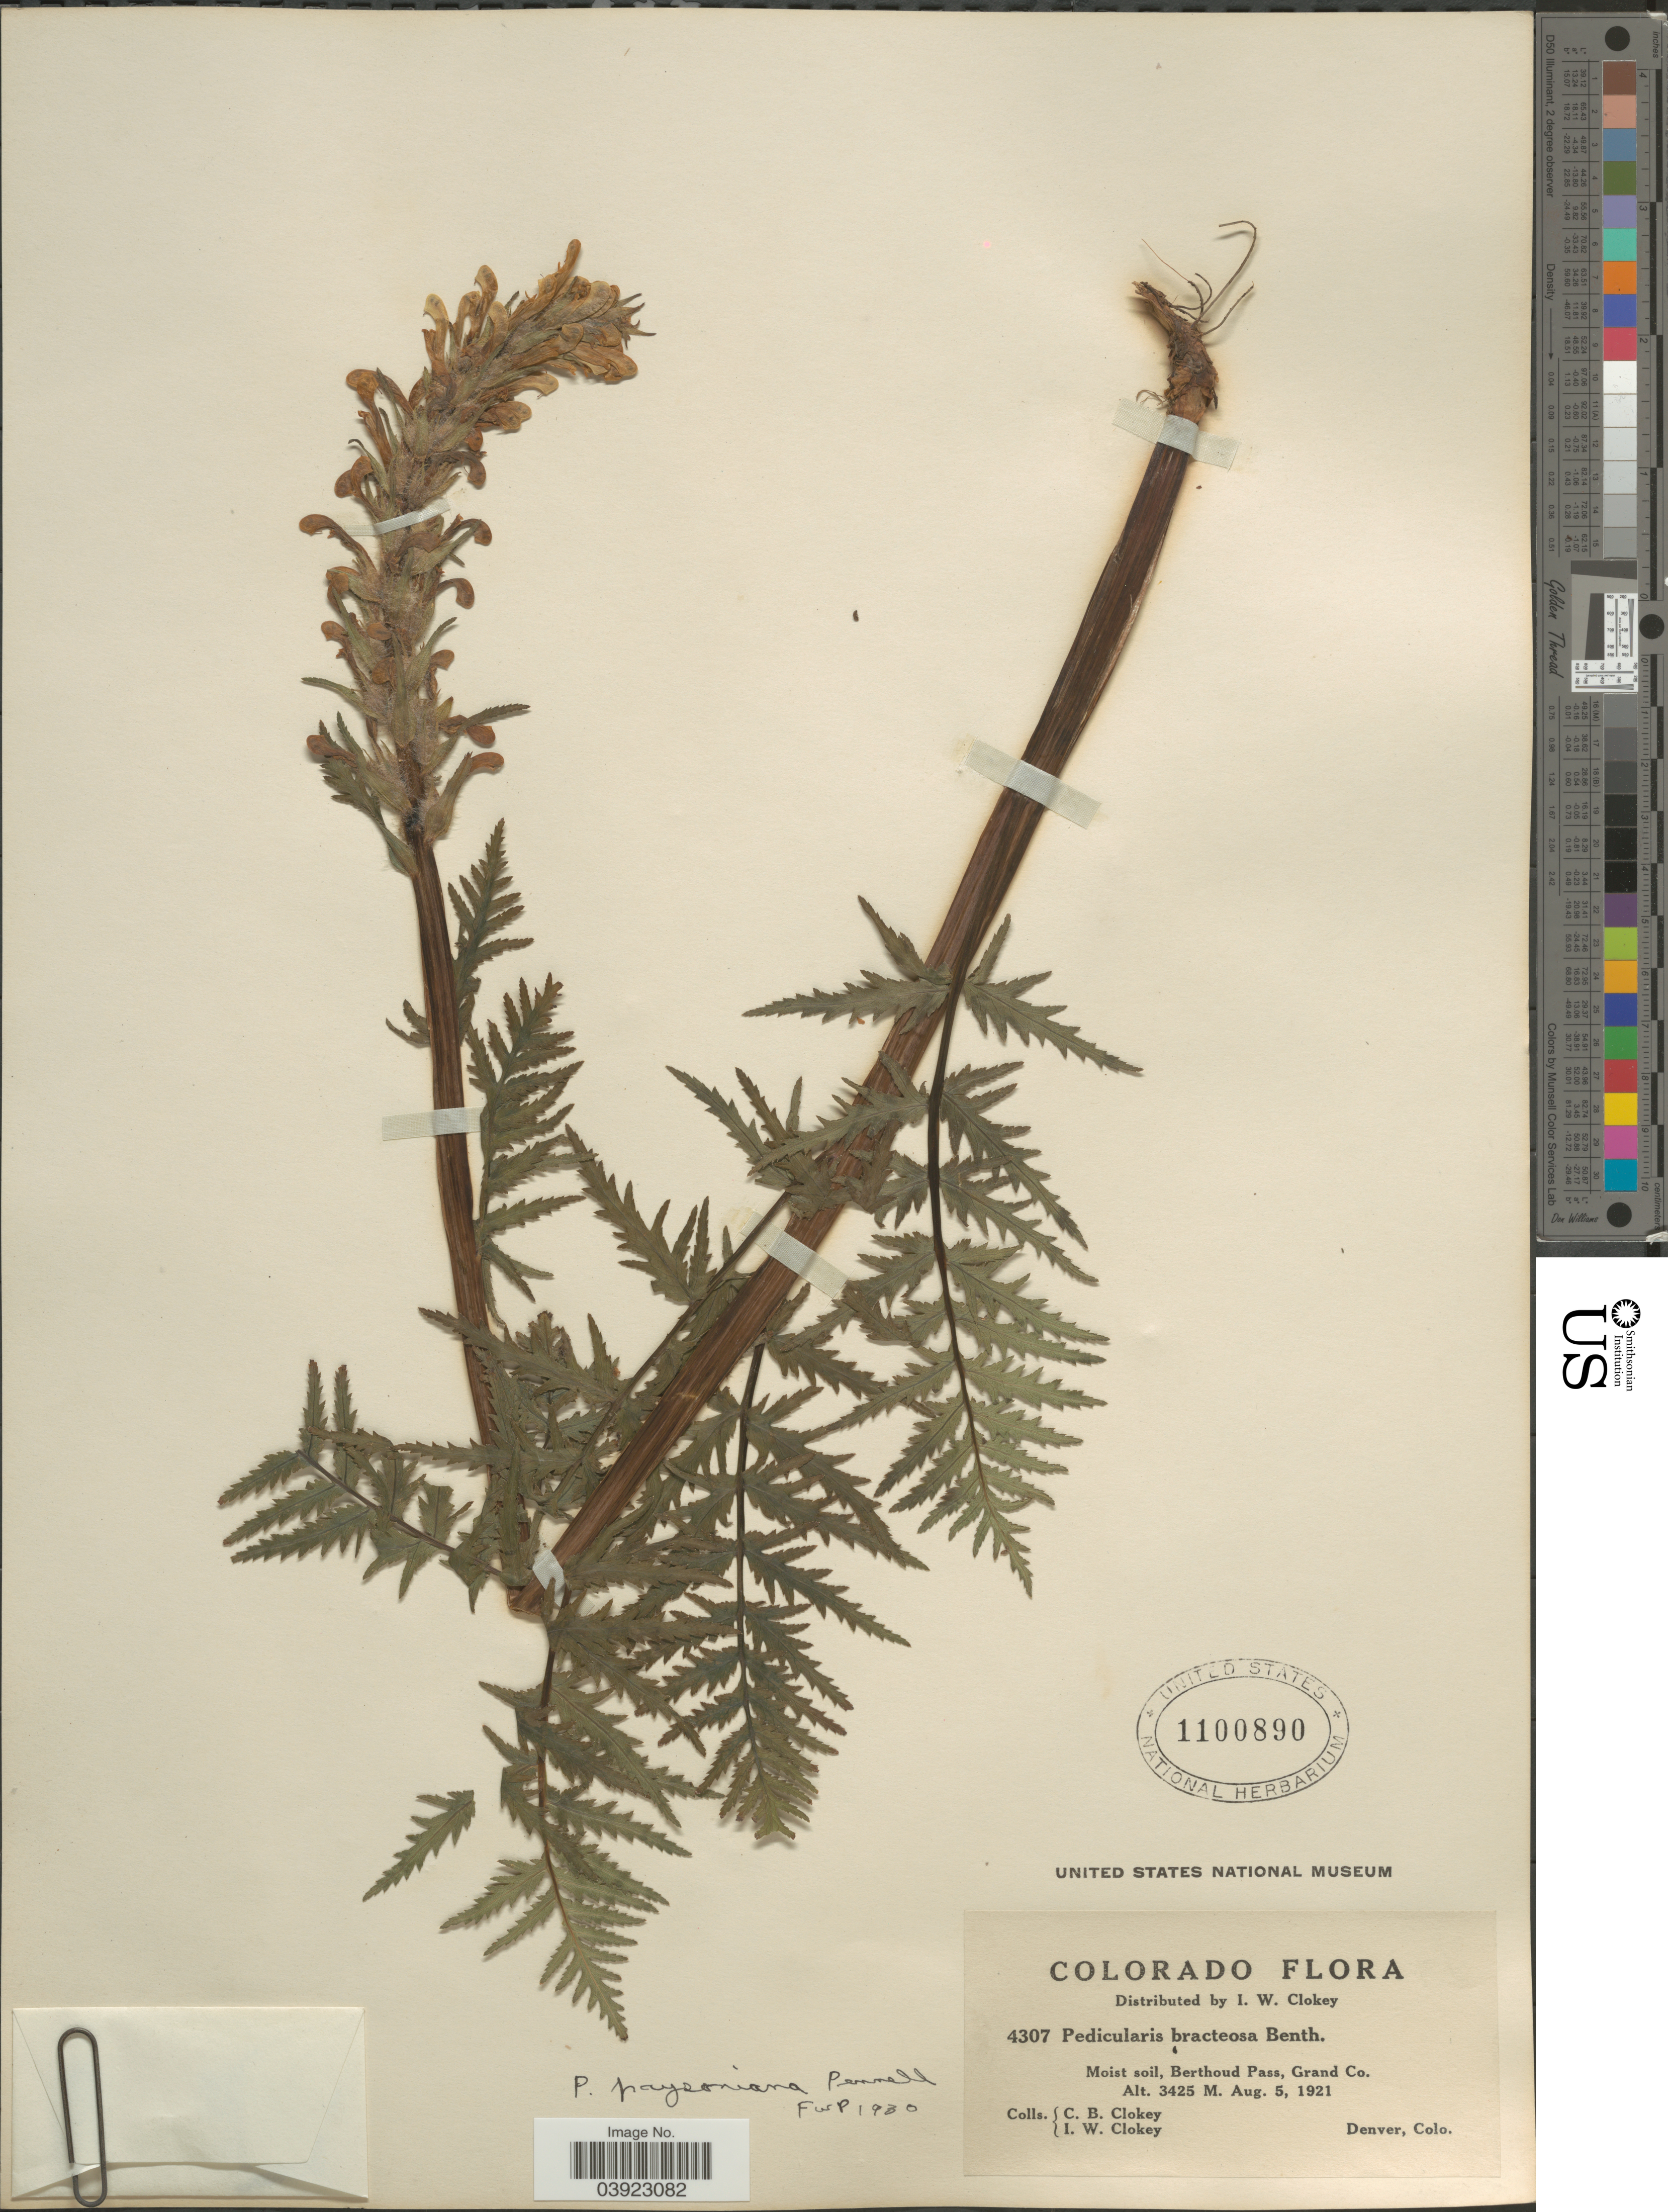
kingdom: Plantae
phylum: Tracheophyta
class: Magnoliopsida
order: Lamiales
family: Orobanchaceae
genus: Pedicularis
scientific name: Pedicularis paysoniana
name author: Pennell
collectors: C. Clokey & I. W. Clokey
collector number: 4307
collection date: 1921-08-05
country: United States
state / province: Colorado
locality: Moist soil, Berthoud Pass, Grand Co. Denver.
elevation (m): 3425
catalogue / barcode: US 1100890